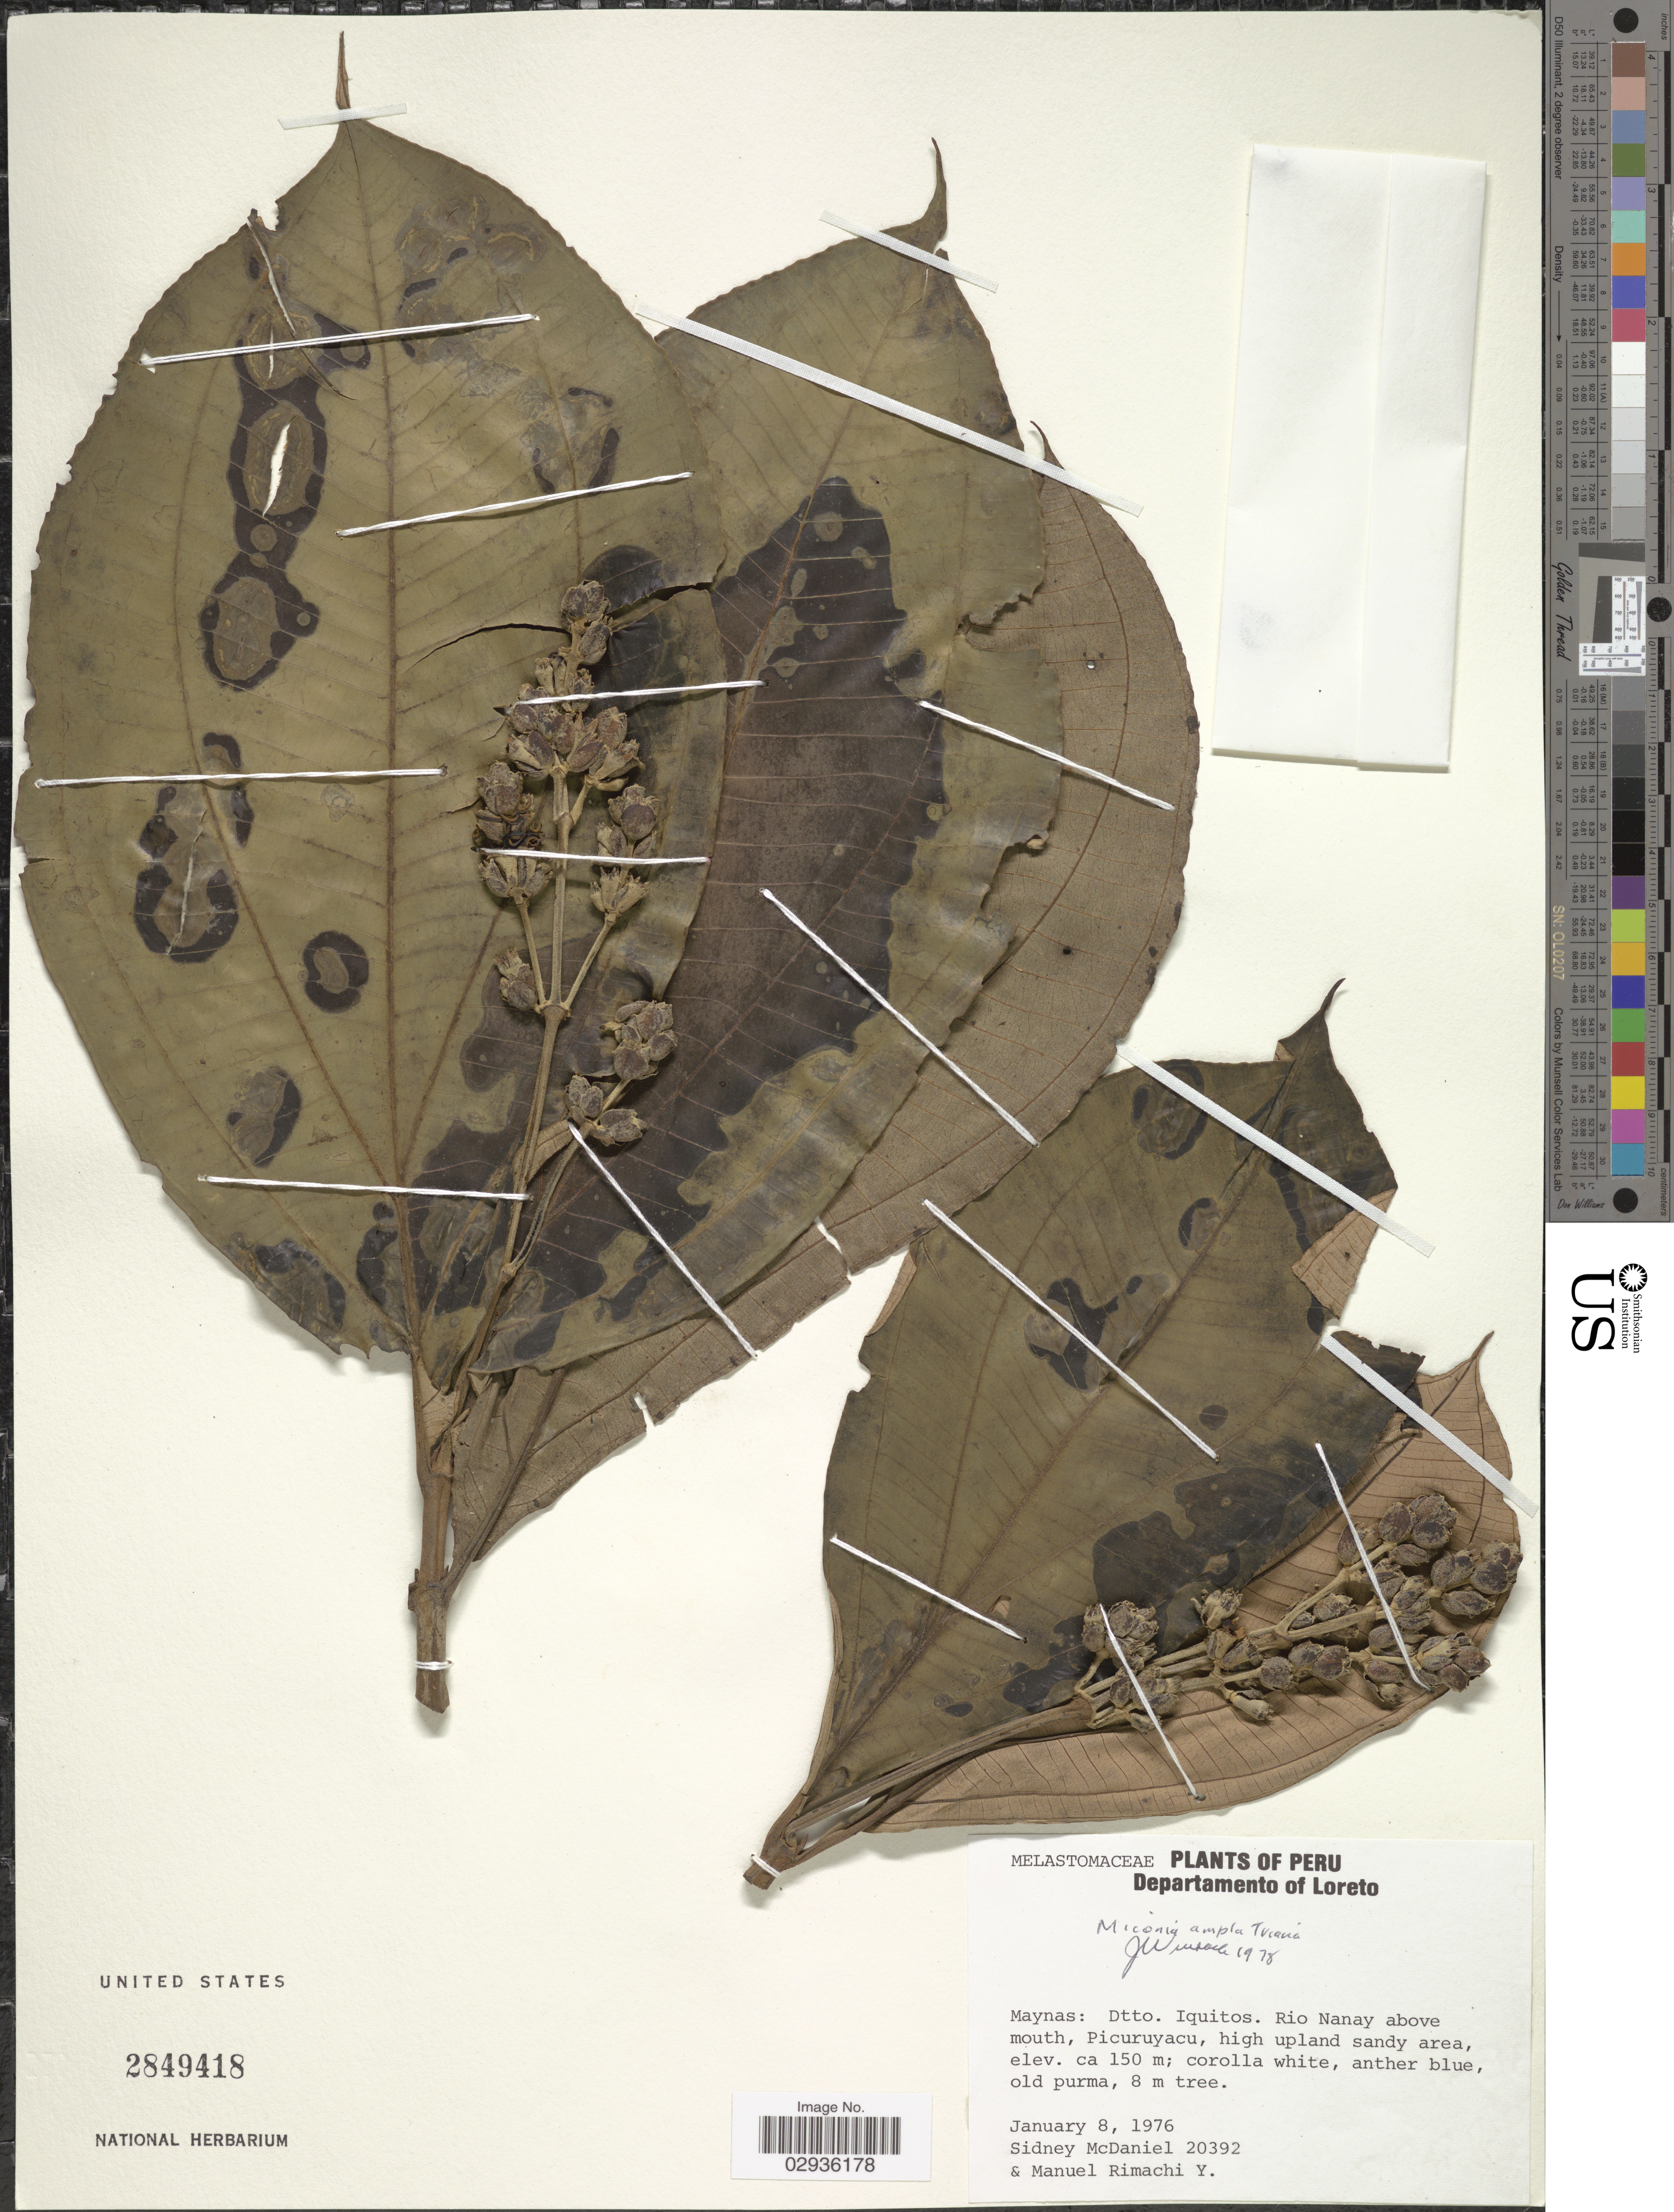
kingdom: Plantae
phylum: Tracheophyta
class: Magnoliopsida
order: Myrtales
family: Melastomataceae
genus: Miconia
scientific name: Miconia ampla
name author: Triana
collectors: S. McDaniel & M. Rimachi Y.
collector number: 20392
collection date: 1976-01-08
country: Peru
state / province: Loreto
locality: Departamento of Loreto. Maynas: Dtto. Iquitos. Rio Nanaya above mouth, Picuruyacu, high upland sandy area.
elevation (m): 150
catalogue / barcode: US 2849418